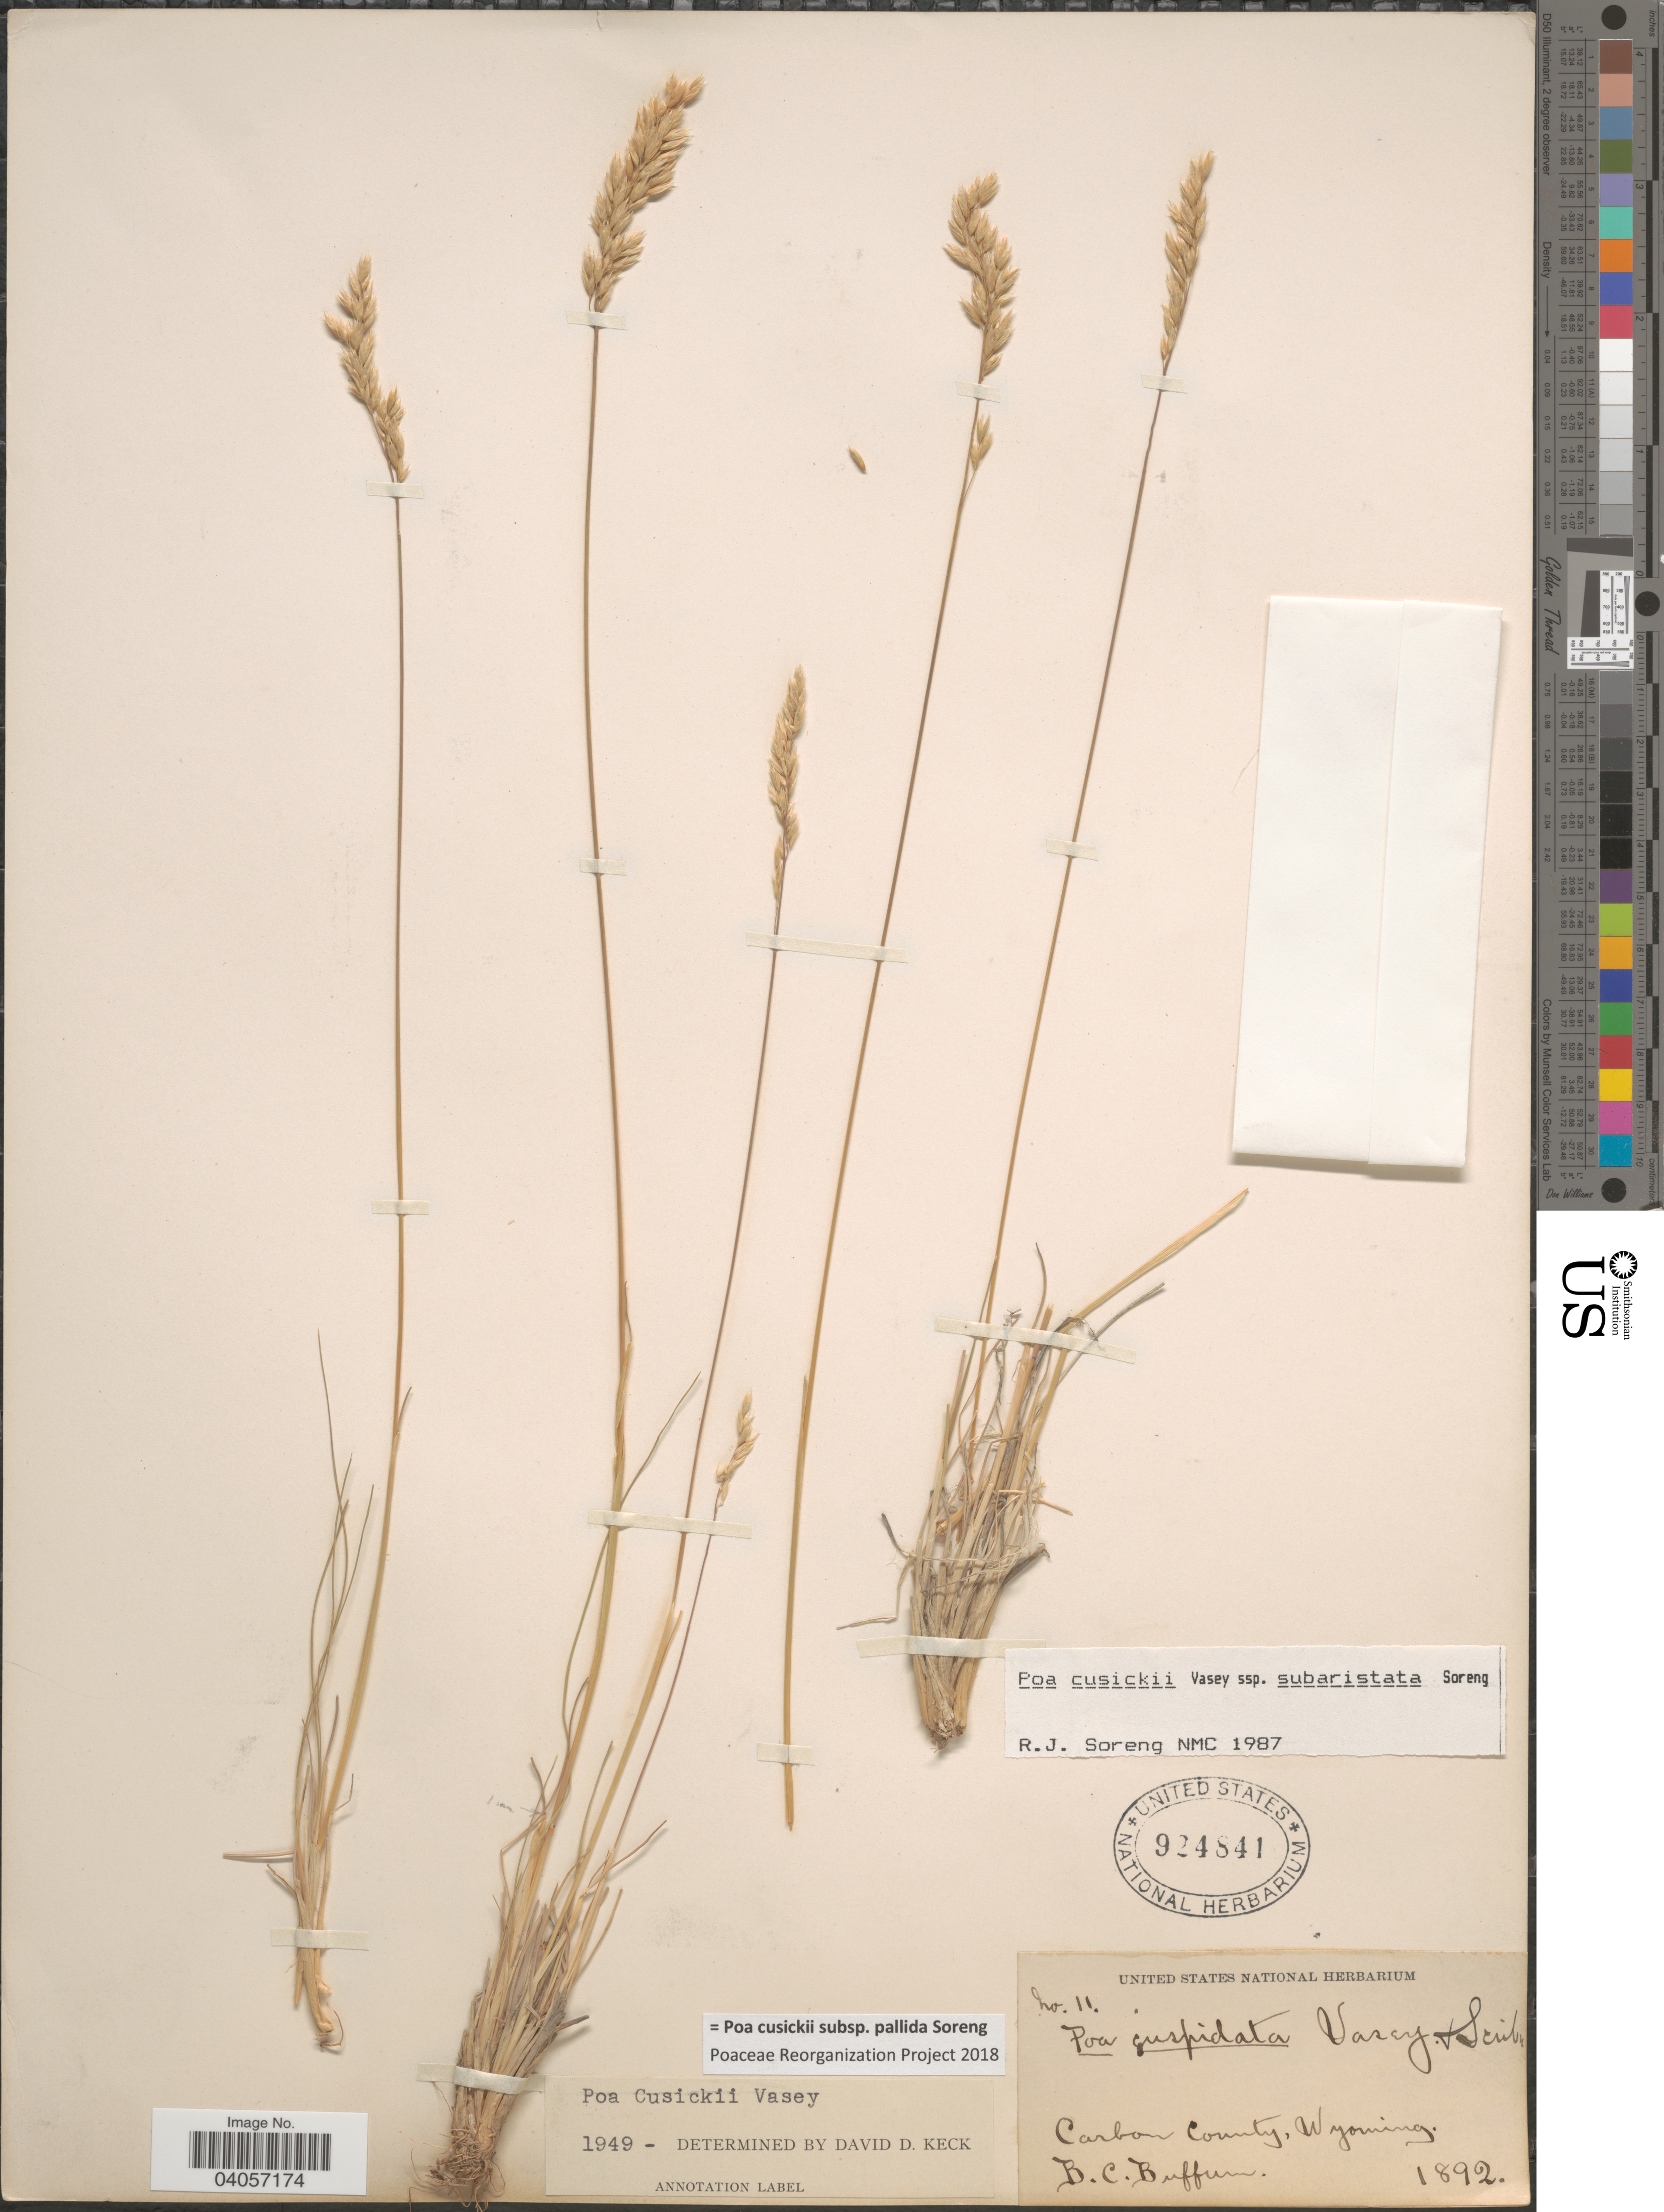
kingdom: Plantae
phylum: Tracheophyta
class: Liliopsida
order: Poales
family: Poaceae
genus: Poa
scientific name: Poa cusickii subsp. pallida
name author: Soreng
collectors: B. Buffum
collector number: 11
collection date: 1892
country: United States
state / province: Wyoming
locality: Carbon County.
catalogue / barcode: US 924841